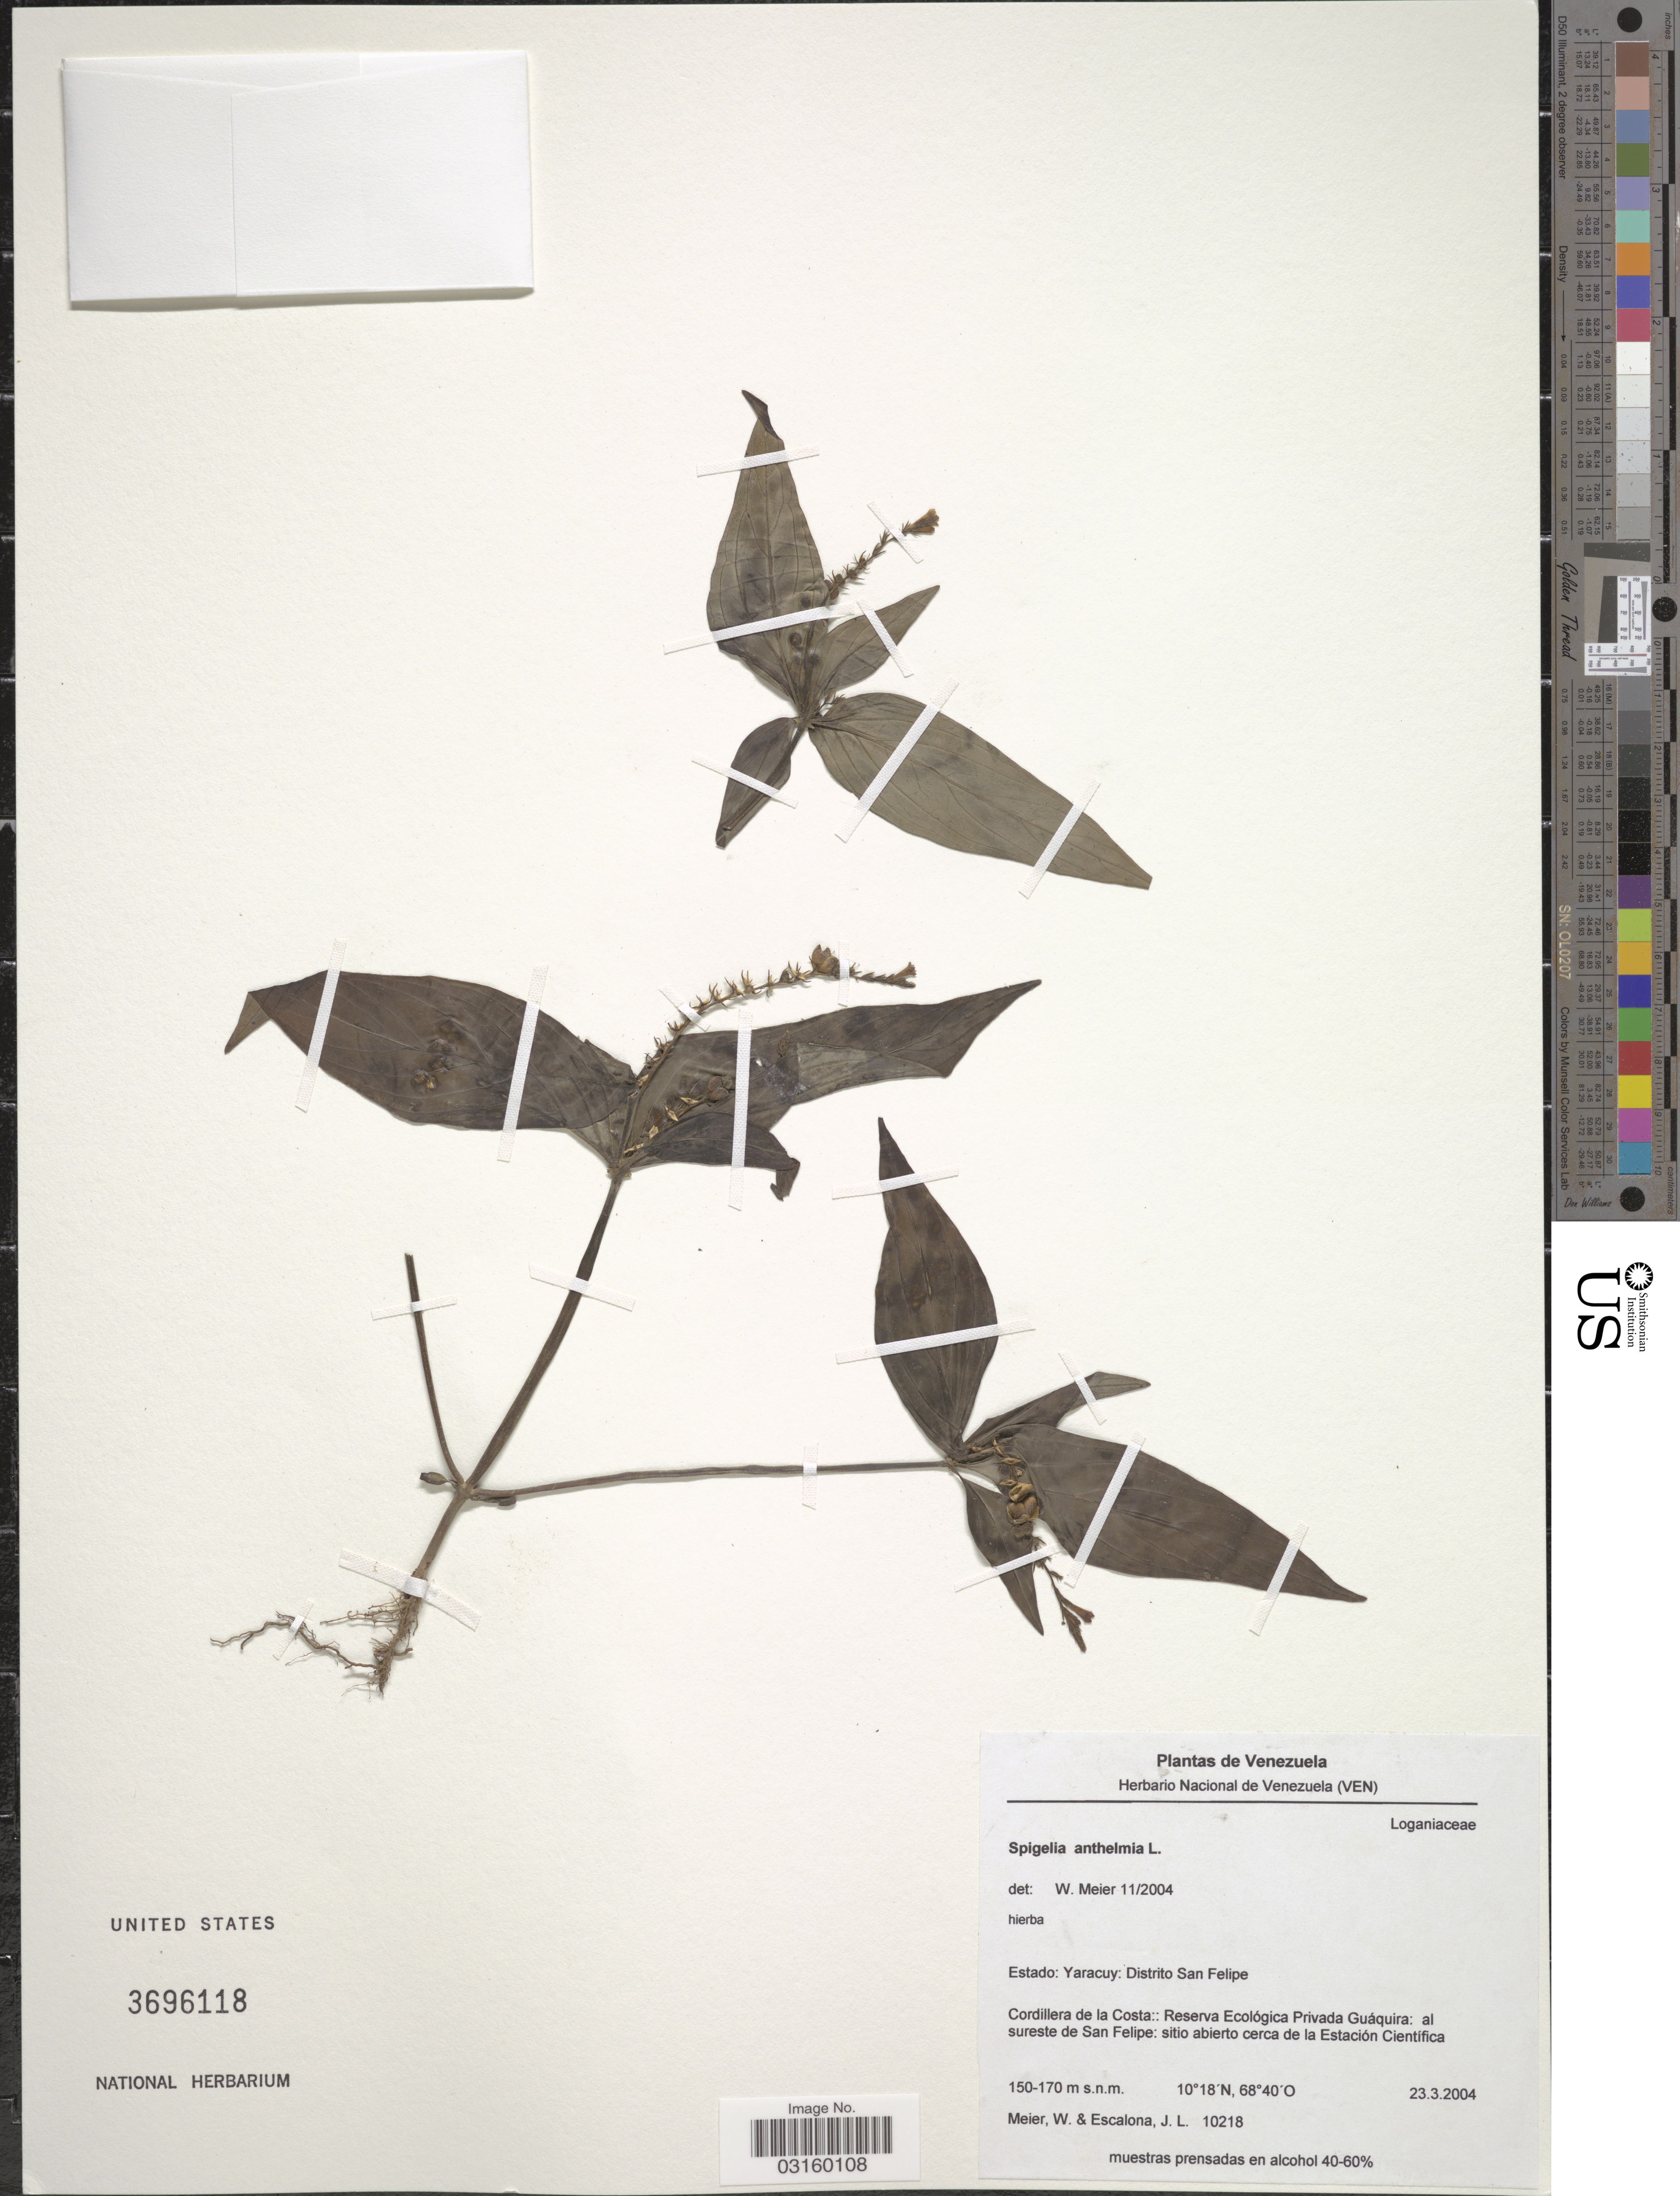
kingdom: Plantae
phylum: Tracheophyta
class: Magnoliopsida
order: Gentianales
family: Loganiaceae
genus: Spigelia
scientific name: Spigelia anthelmia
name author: L.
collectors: W. Meier & J. Escalona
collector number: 10218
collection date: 2004-03-23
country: Venezuela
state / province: Yaracuy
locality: Distrito San Felipe, Cordillera de la Costa: Reserva Ecológica Privada Guáquira: al sureste de San Felipe: sitio abierto cerca de la Estación Científica.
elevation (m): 150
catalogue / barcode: US 3696118